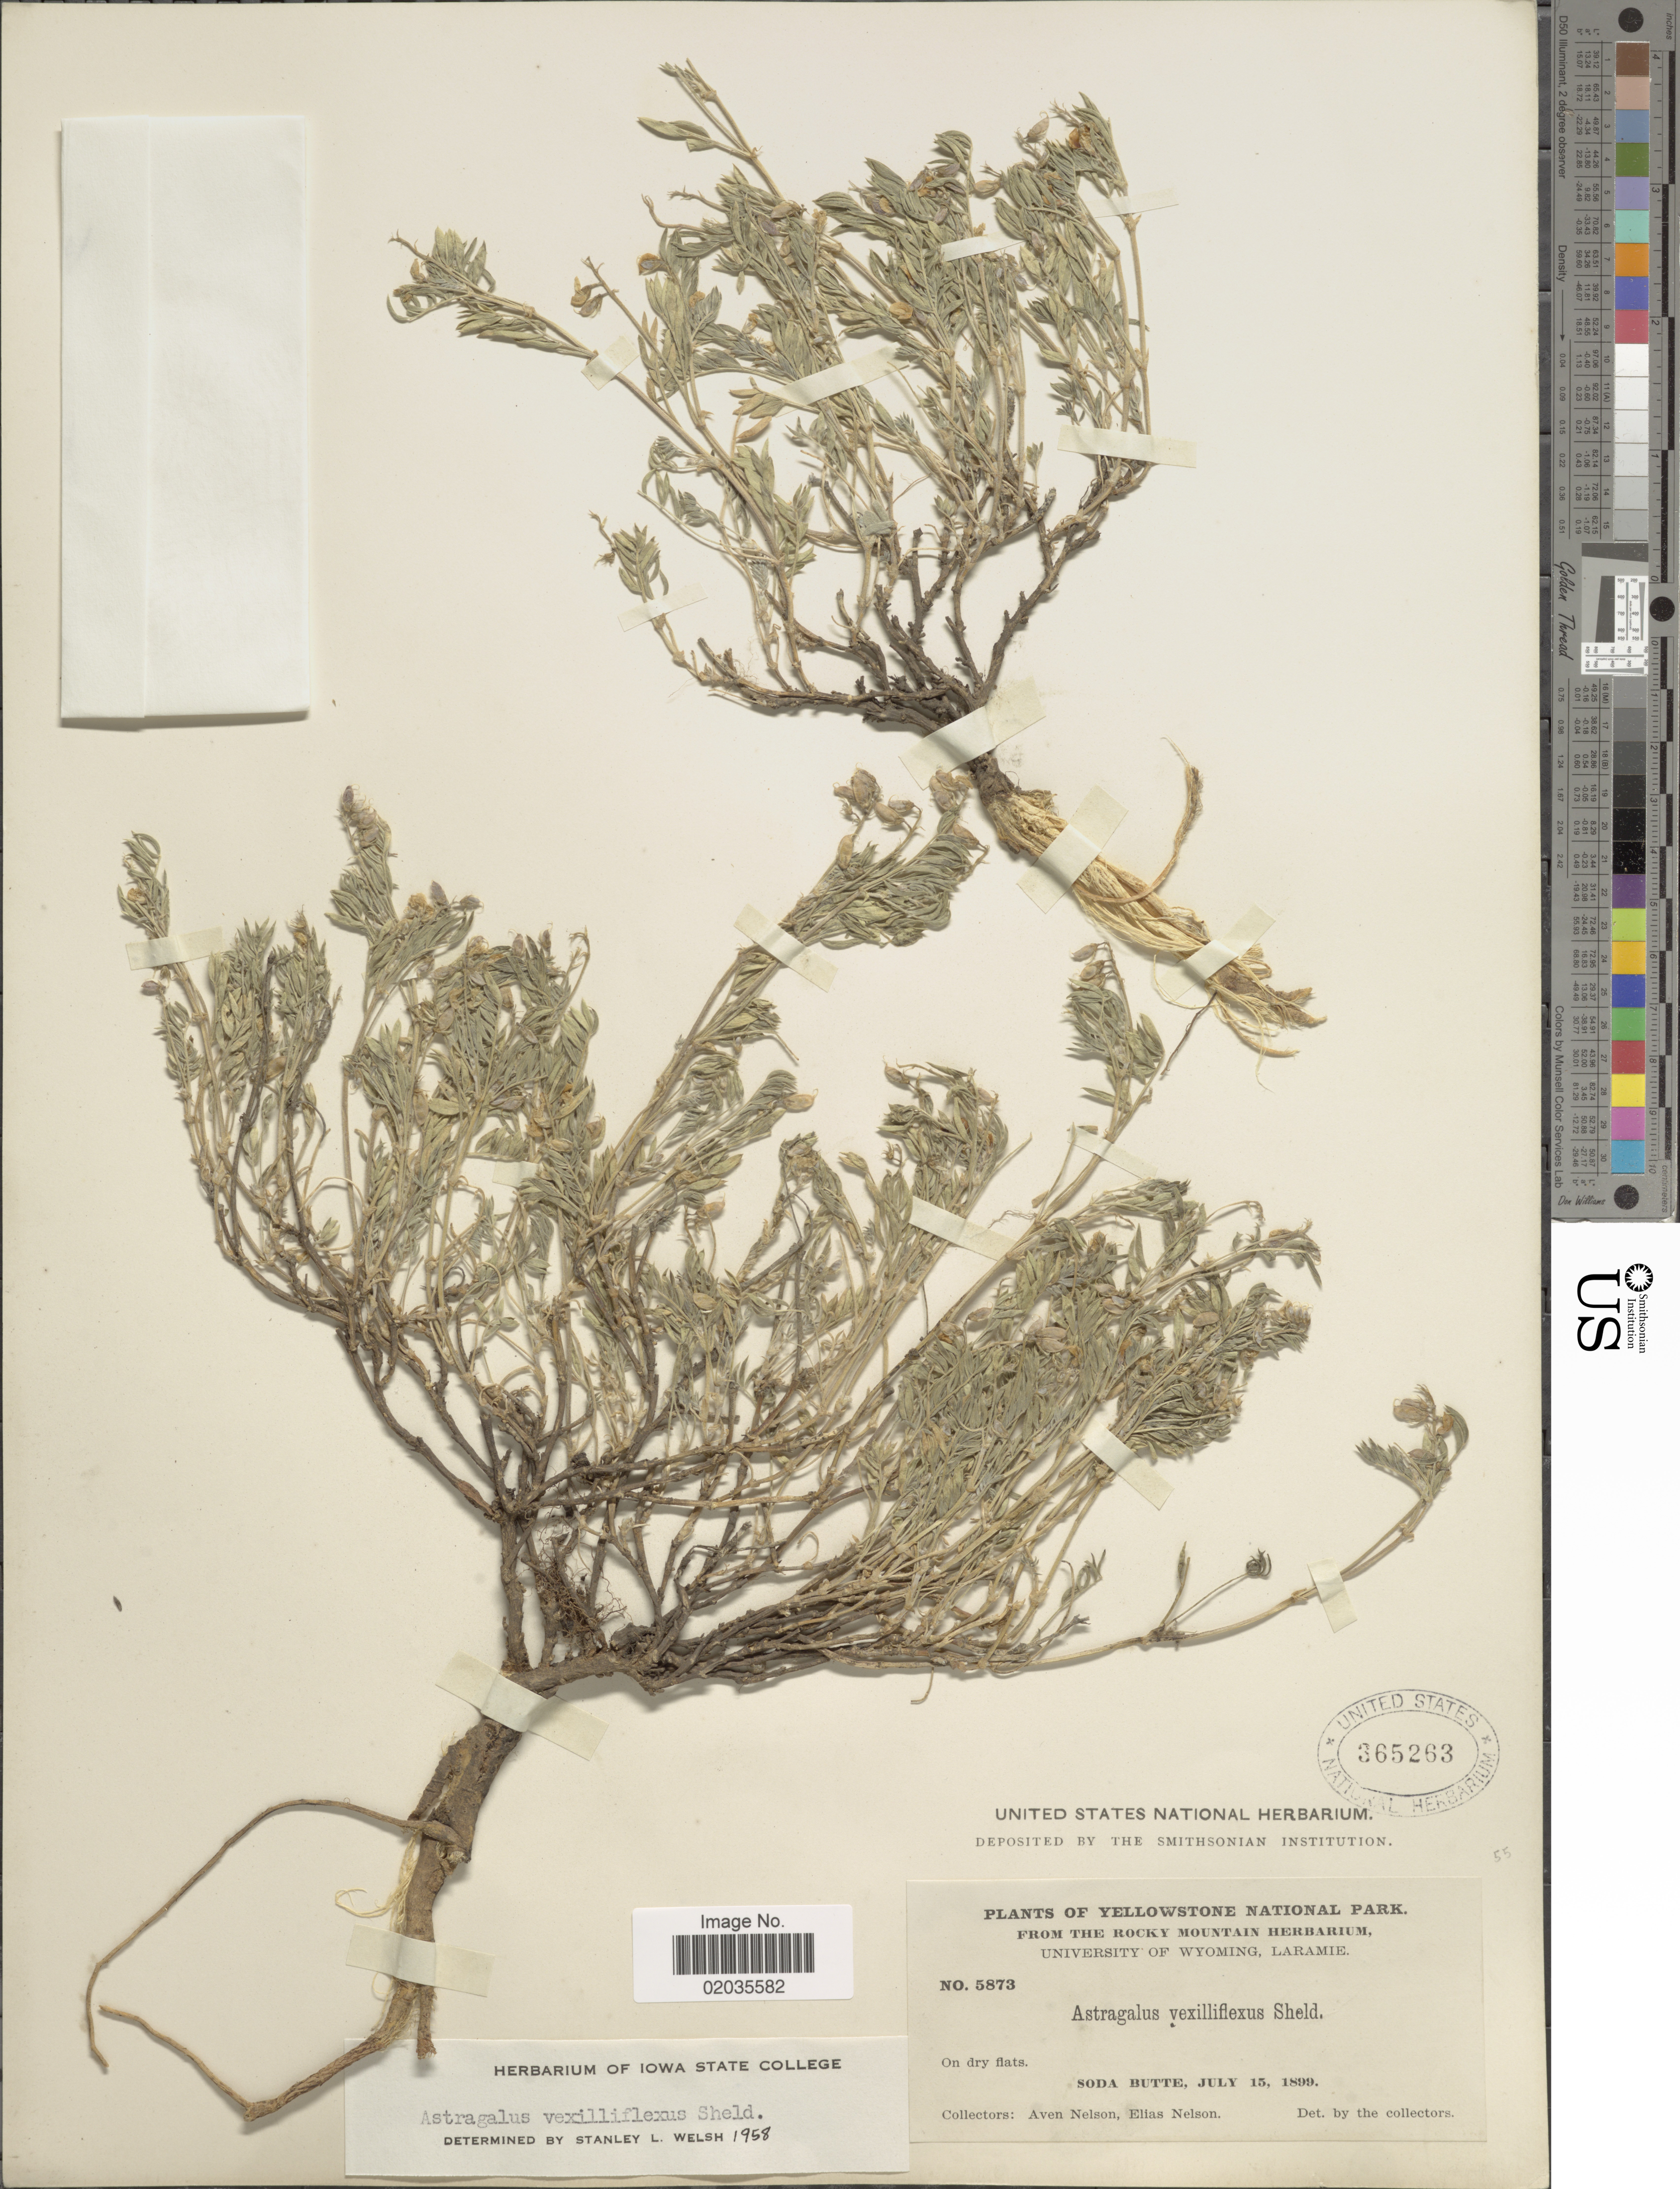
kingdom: Plantae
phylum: Tracheophyta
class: Magnoliopsida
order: Fabales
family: Fabaceae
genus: Astragalus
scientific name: Astragalus vexilliflexus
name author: E. Sheld.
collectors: A. Nelson & E. Nelson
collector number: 5873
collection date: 1899-07-15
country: United States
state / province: Wyoming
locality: Yellowstone National Park. Soda Butte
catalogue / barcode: US 365263